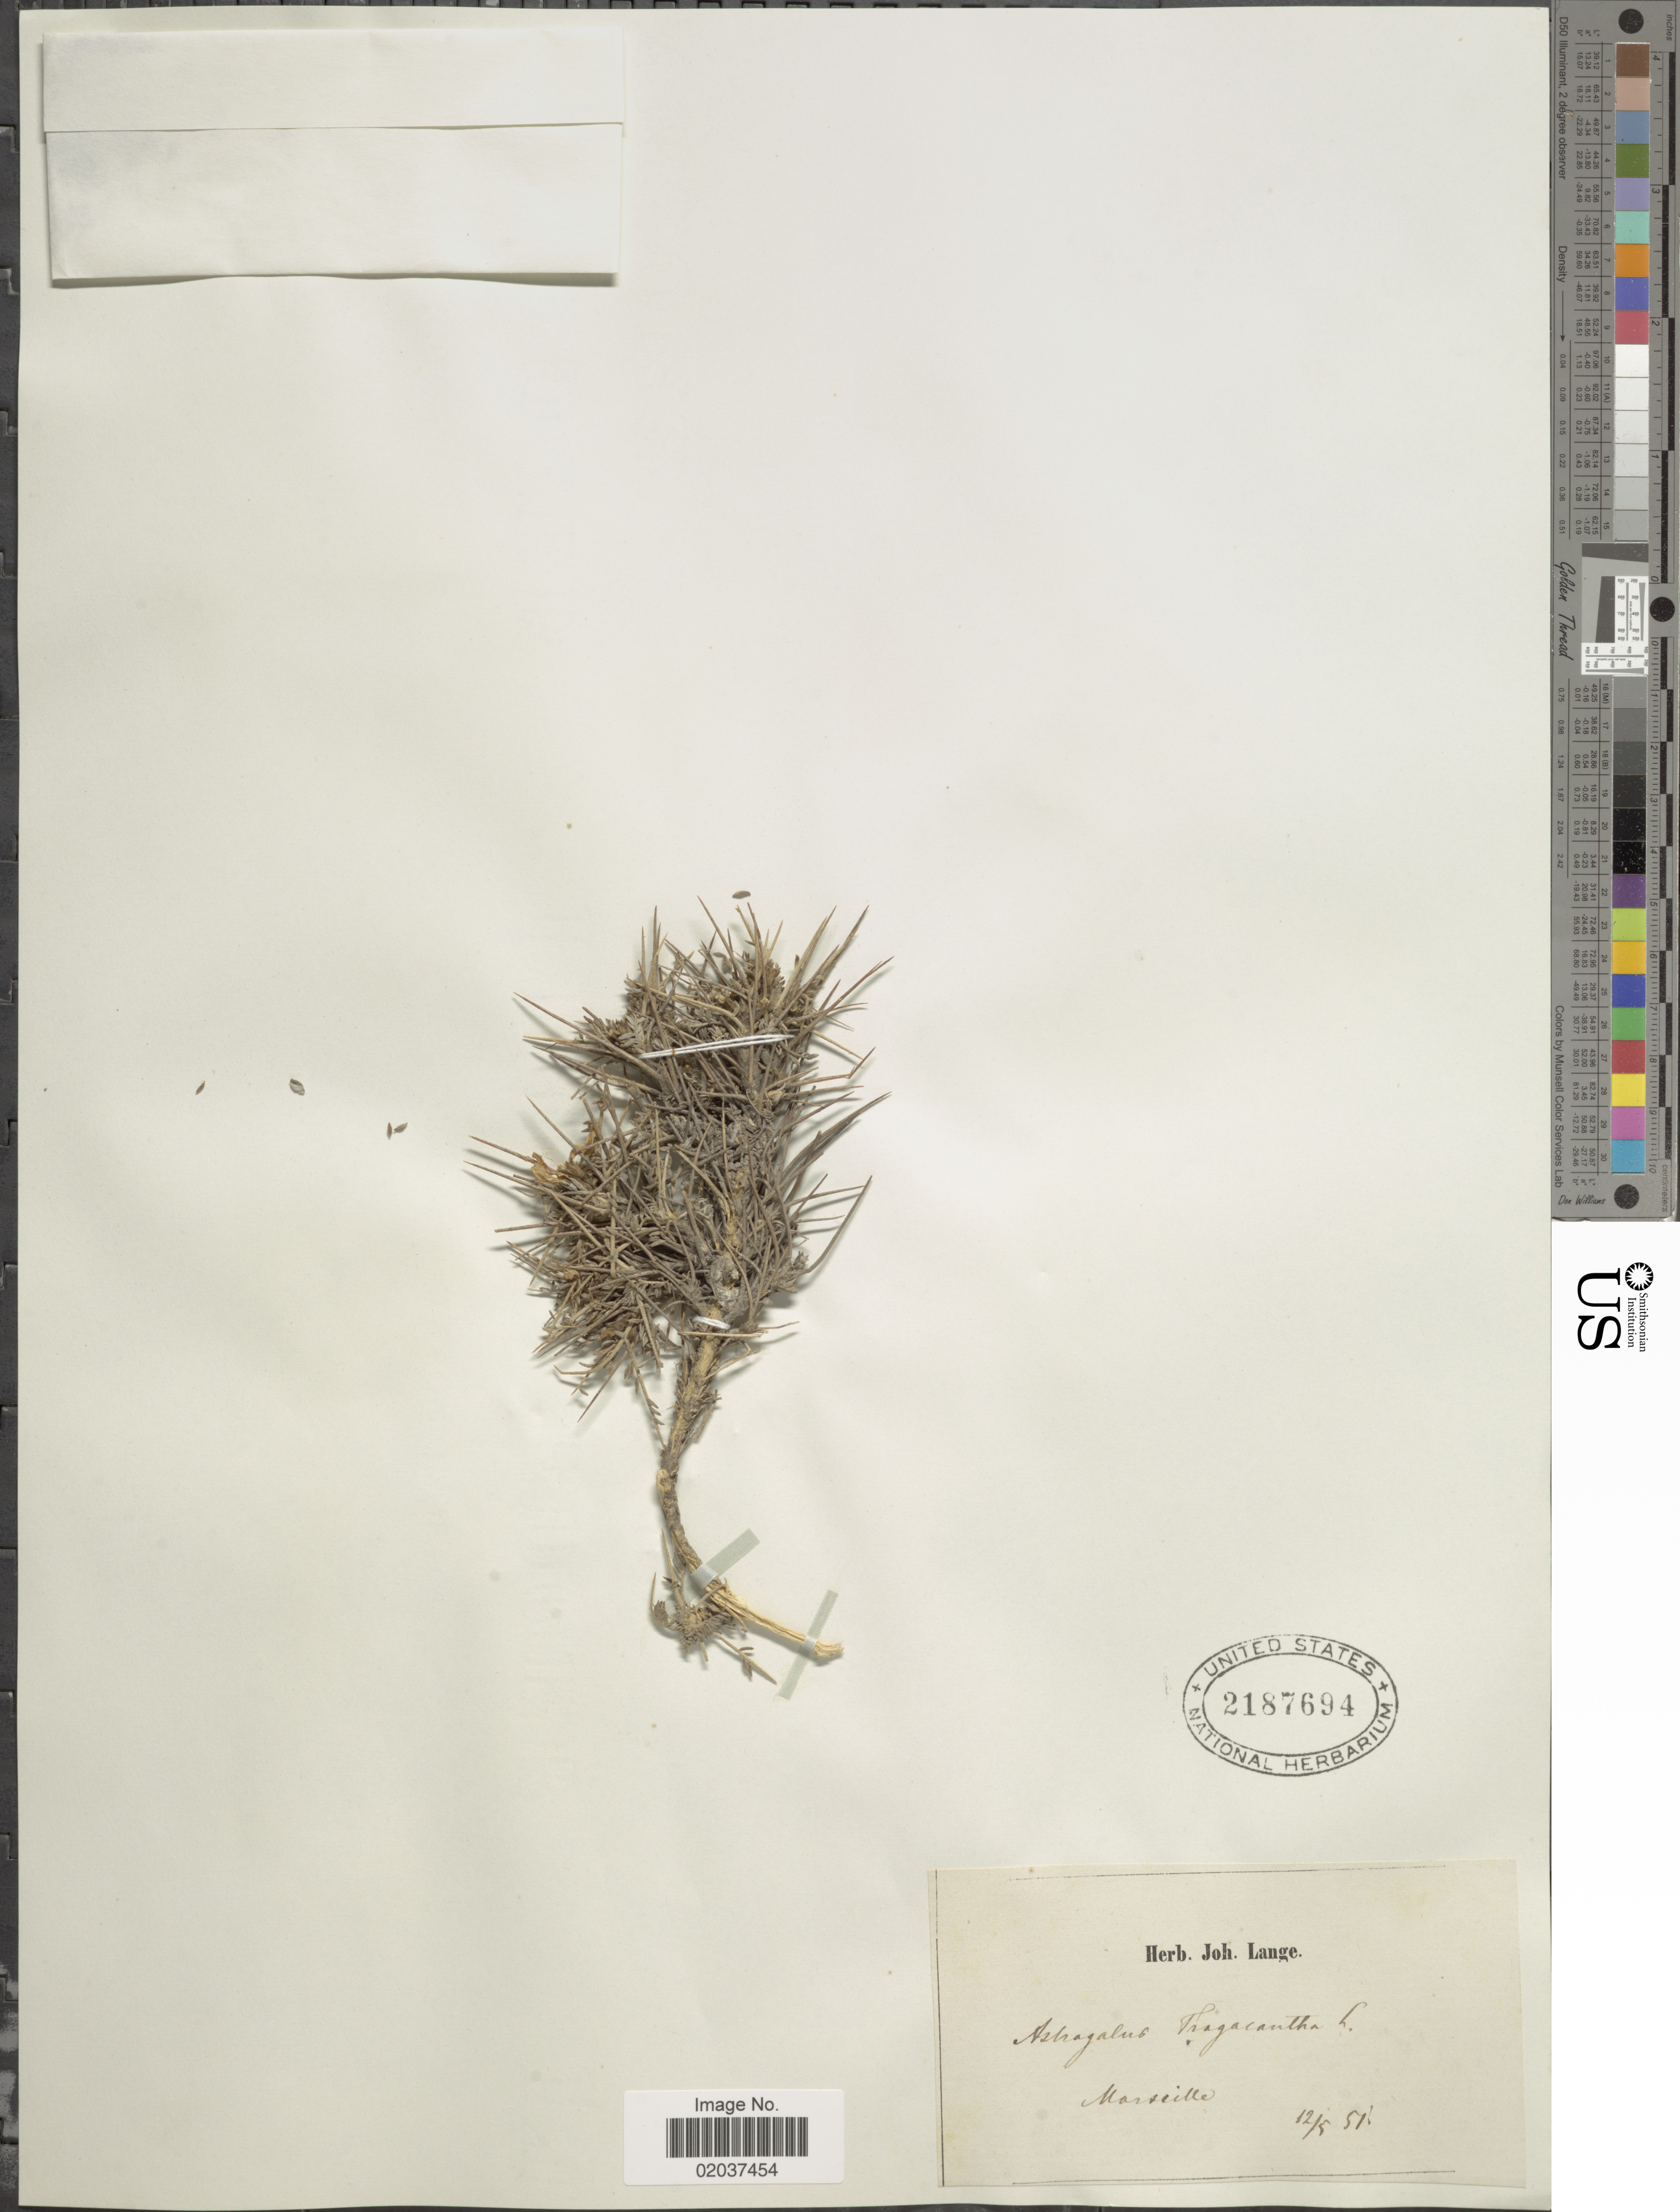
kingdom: Plantae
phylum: Tracheophyta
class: Magnoliopsida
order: Fabales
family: Fabaceae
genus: Astragalus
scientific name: Astragalus tragacantha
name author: L.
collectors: ex herb. Joh. Lange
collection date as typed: Transcribed d/m/y: 12/5/51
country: France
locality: Marseille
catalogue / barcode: US 2187694